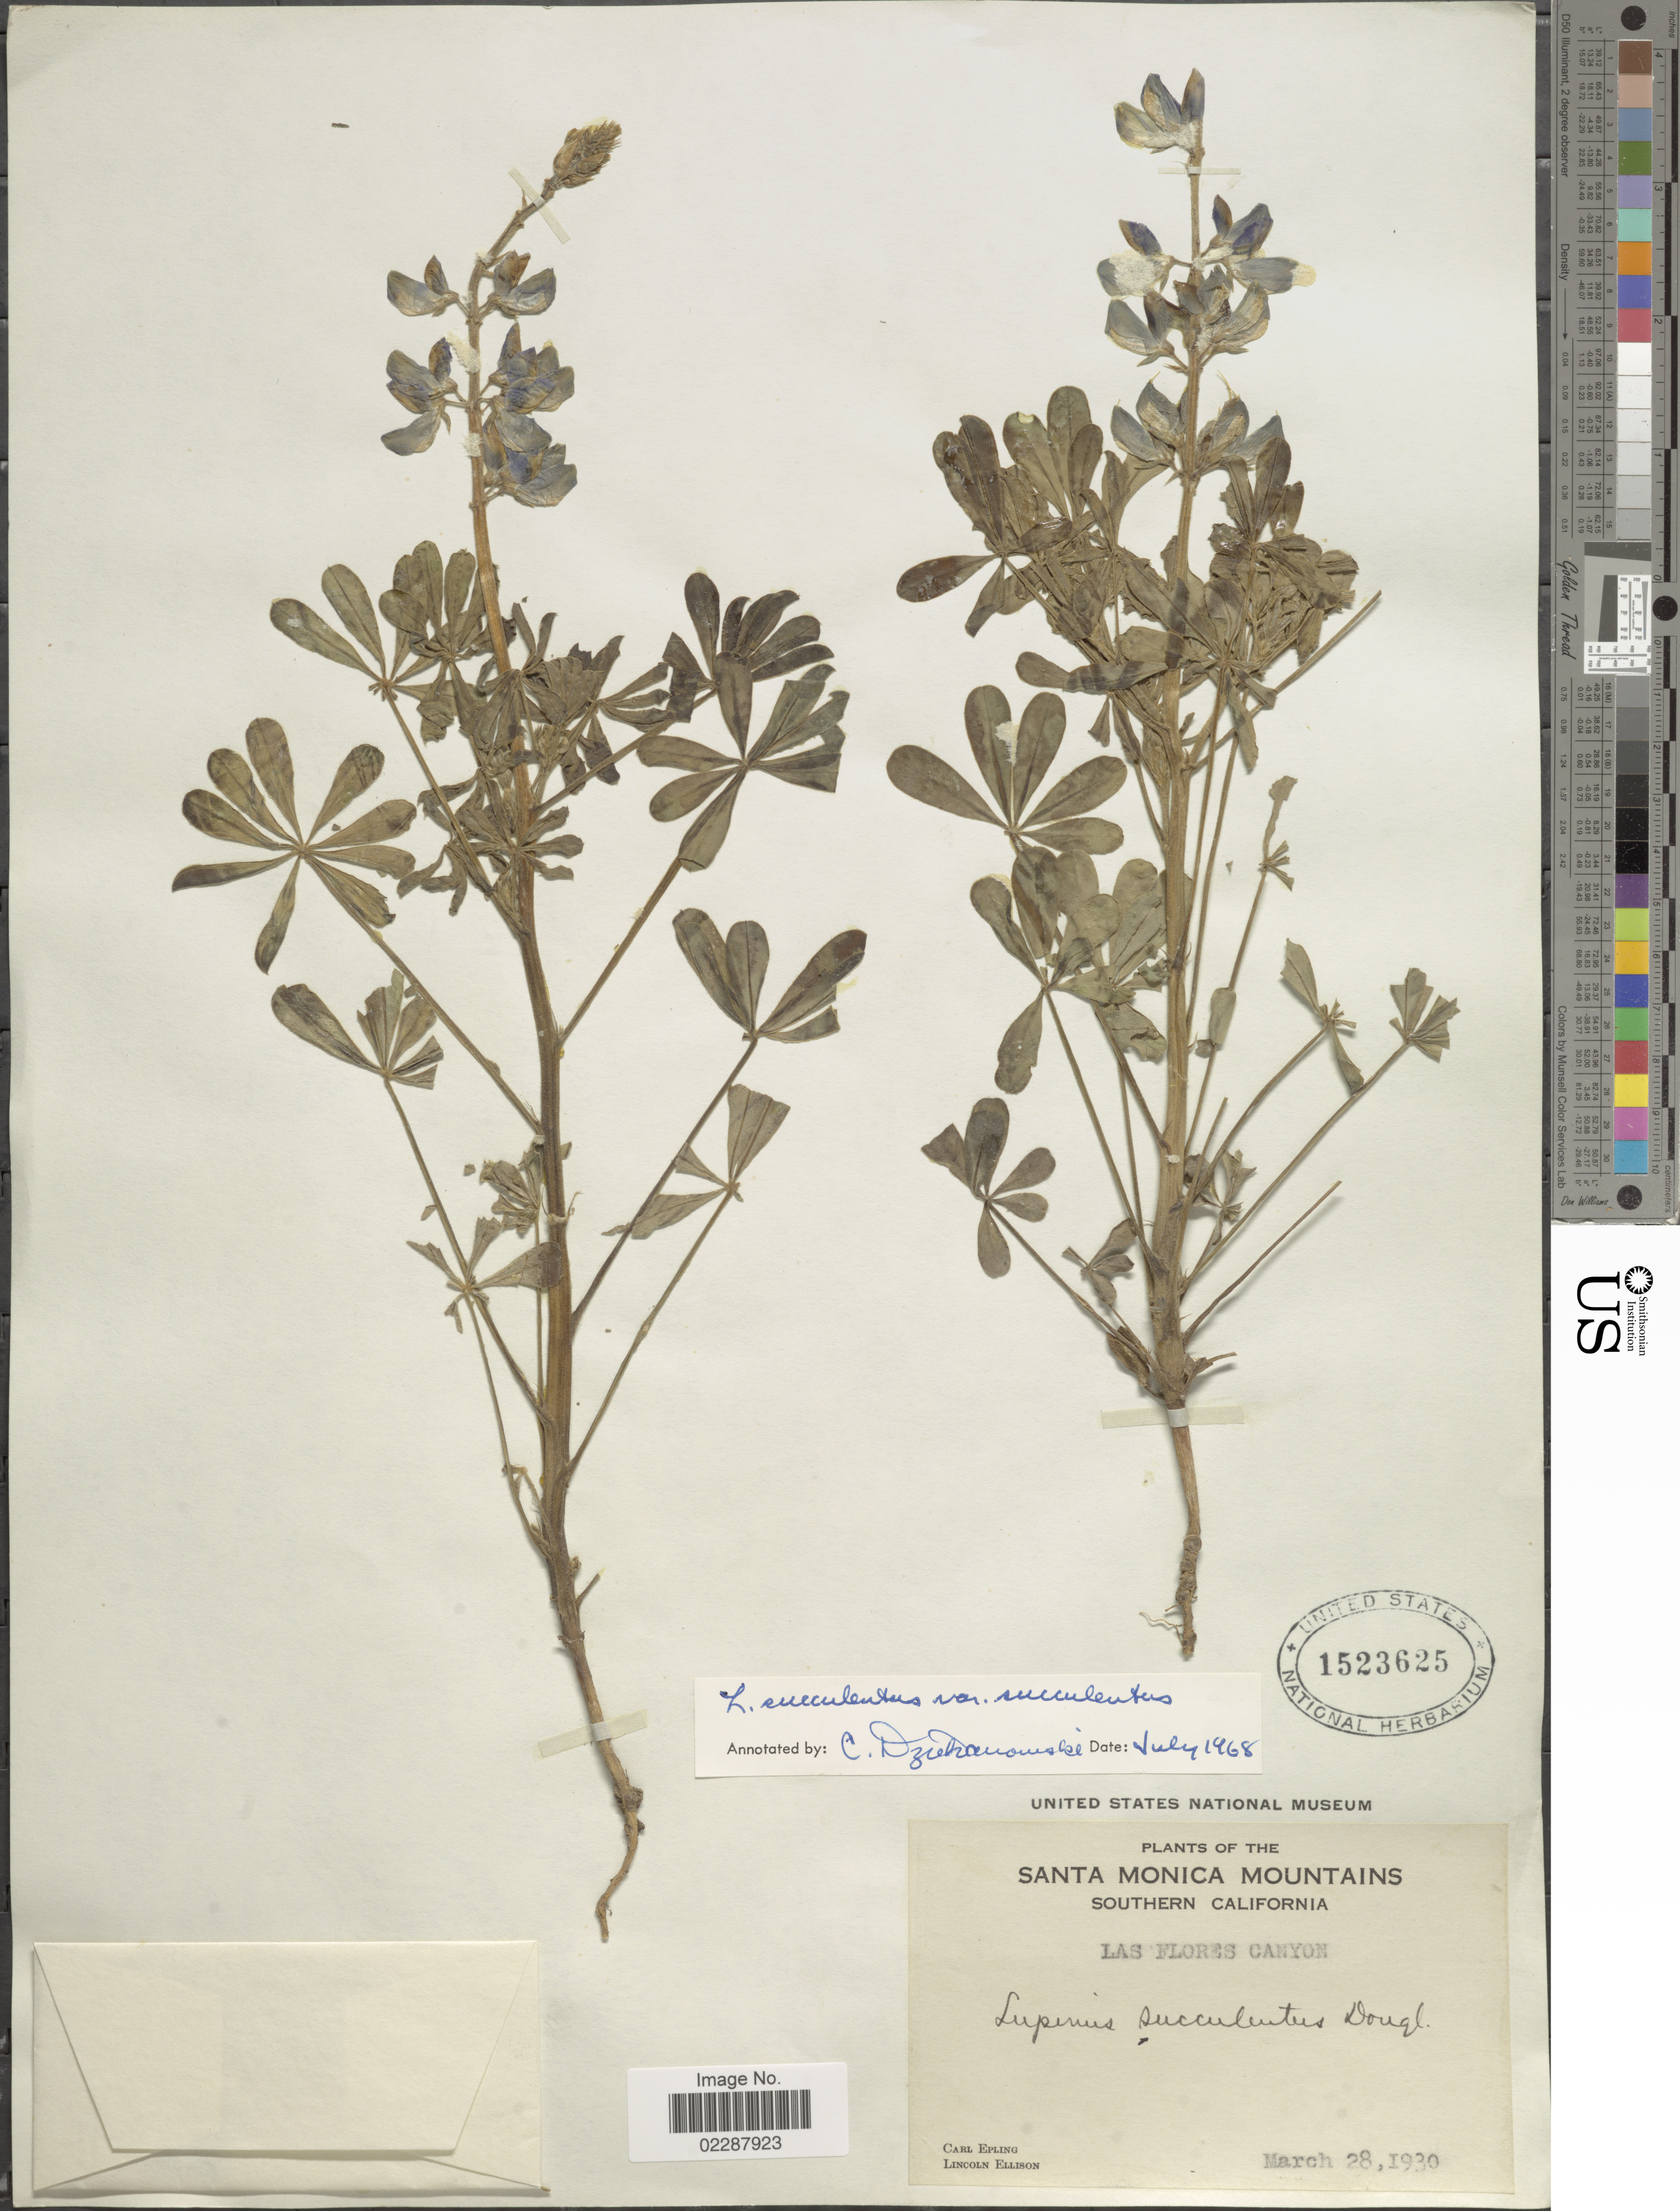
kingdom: Plantae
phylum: Tracheophyta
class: Magnoliopsida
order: Fabales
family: Fabaceae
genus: Lupinus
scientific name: Lupinus succulentus var. succulentus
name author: Douglas ex K. Koch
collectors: C. C. Epling & L. Ellison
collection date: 1930-03-28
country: United States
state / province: California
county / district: Los Angeles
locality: Santa Monica Mountains, Southern California, Las Flores Canyon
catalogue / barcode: US 1523625